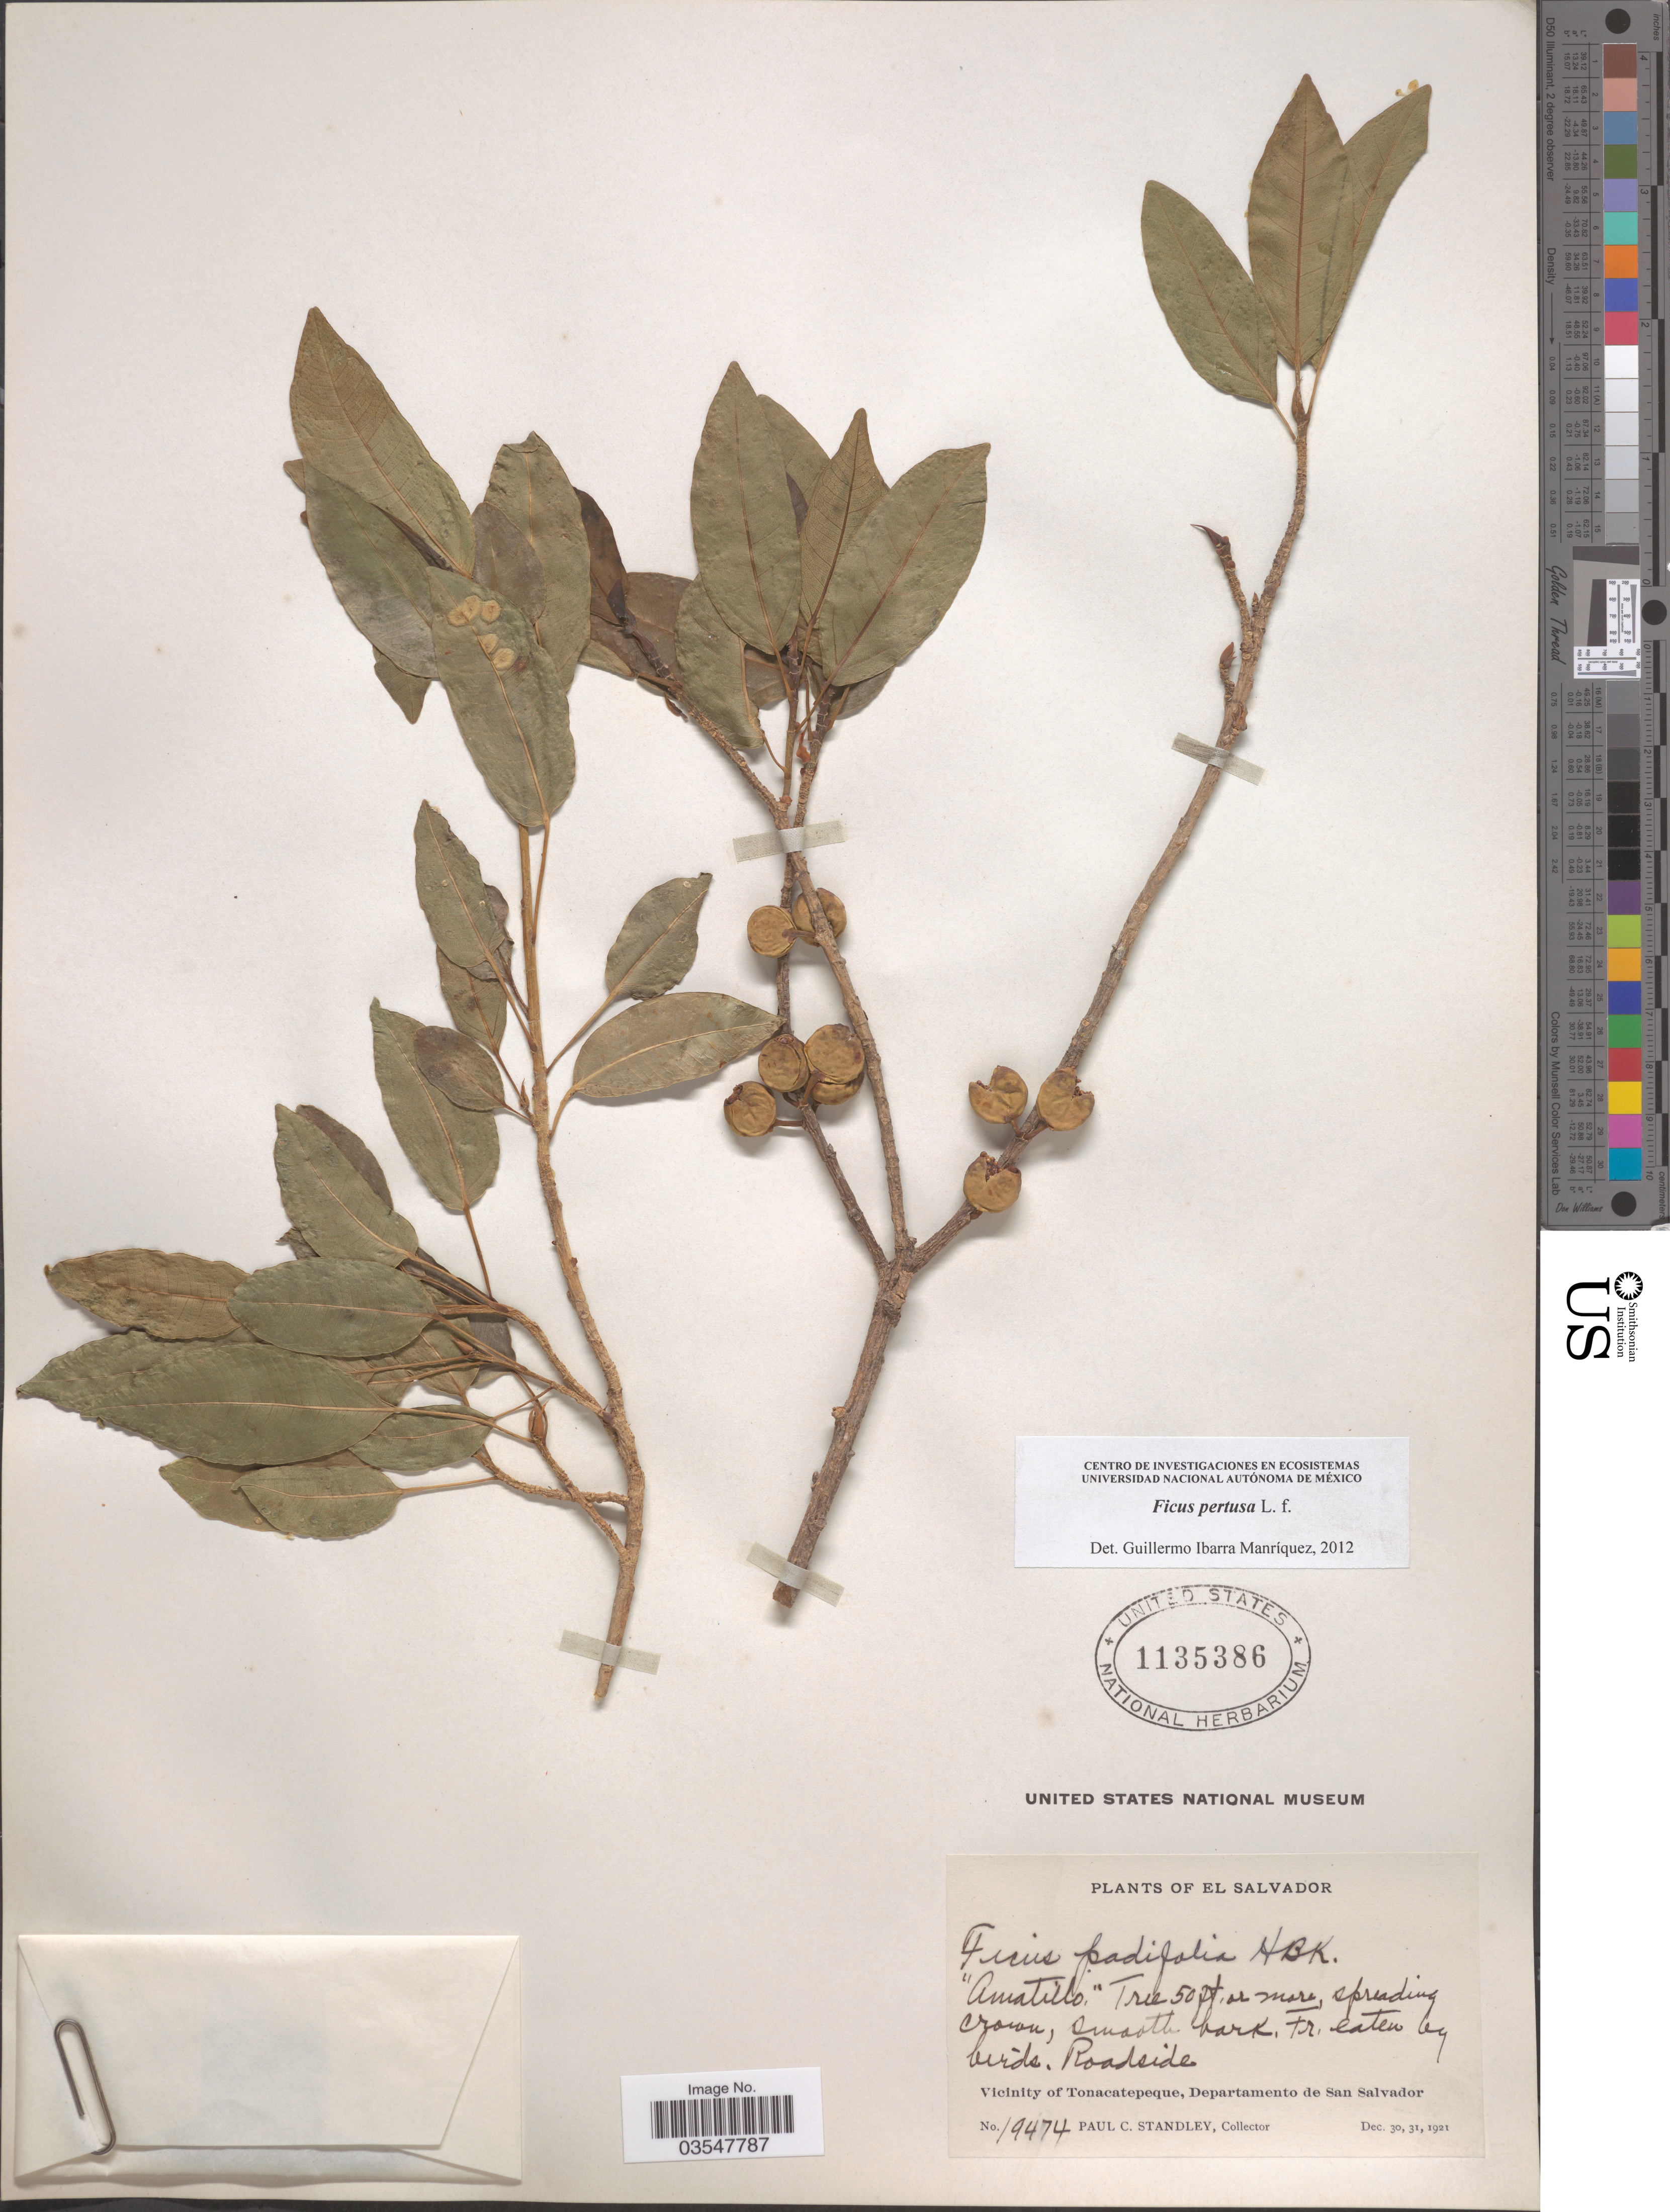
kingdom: Plantae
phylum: Tracheophyta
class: Magnoliopsida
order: Rosales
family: Moraceae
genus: Ficus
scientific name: Ficus pertusa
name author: L. f.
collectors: P. C. Standley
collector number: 19474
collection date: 1921-12-30/1921-12-31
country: El Salvador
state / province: San Salvador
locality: Roadside. Vicinity of Tonacatepeque, Departamento de San Salvador.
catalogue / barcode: US 1135386